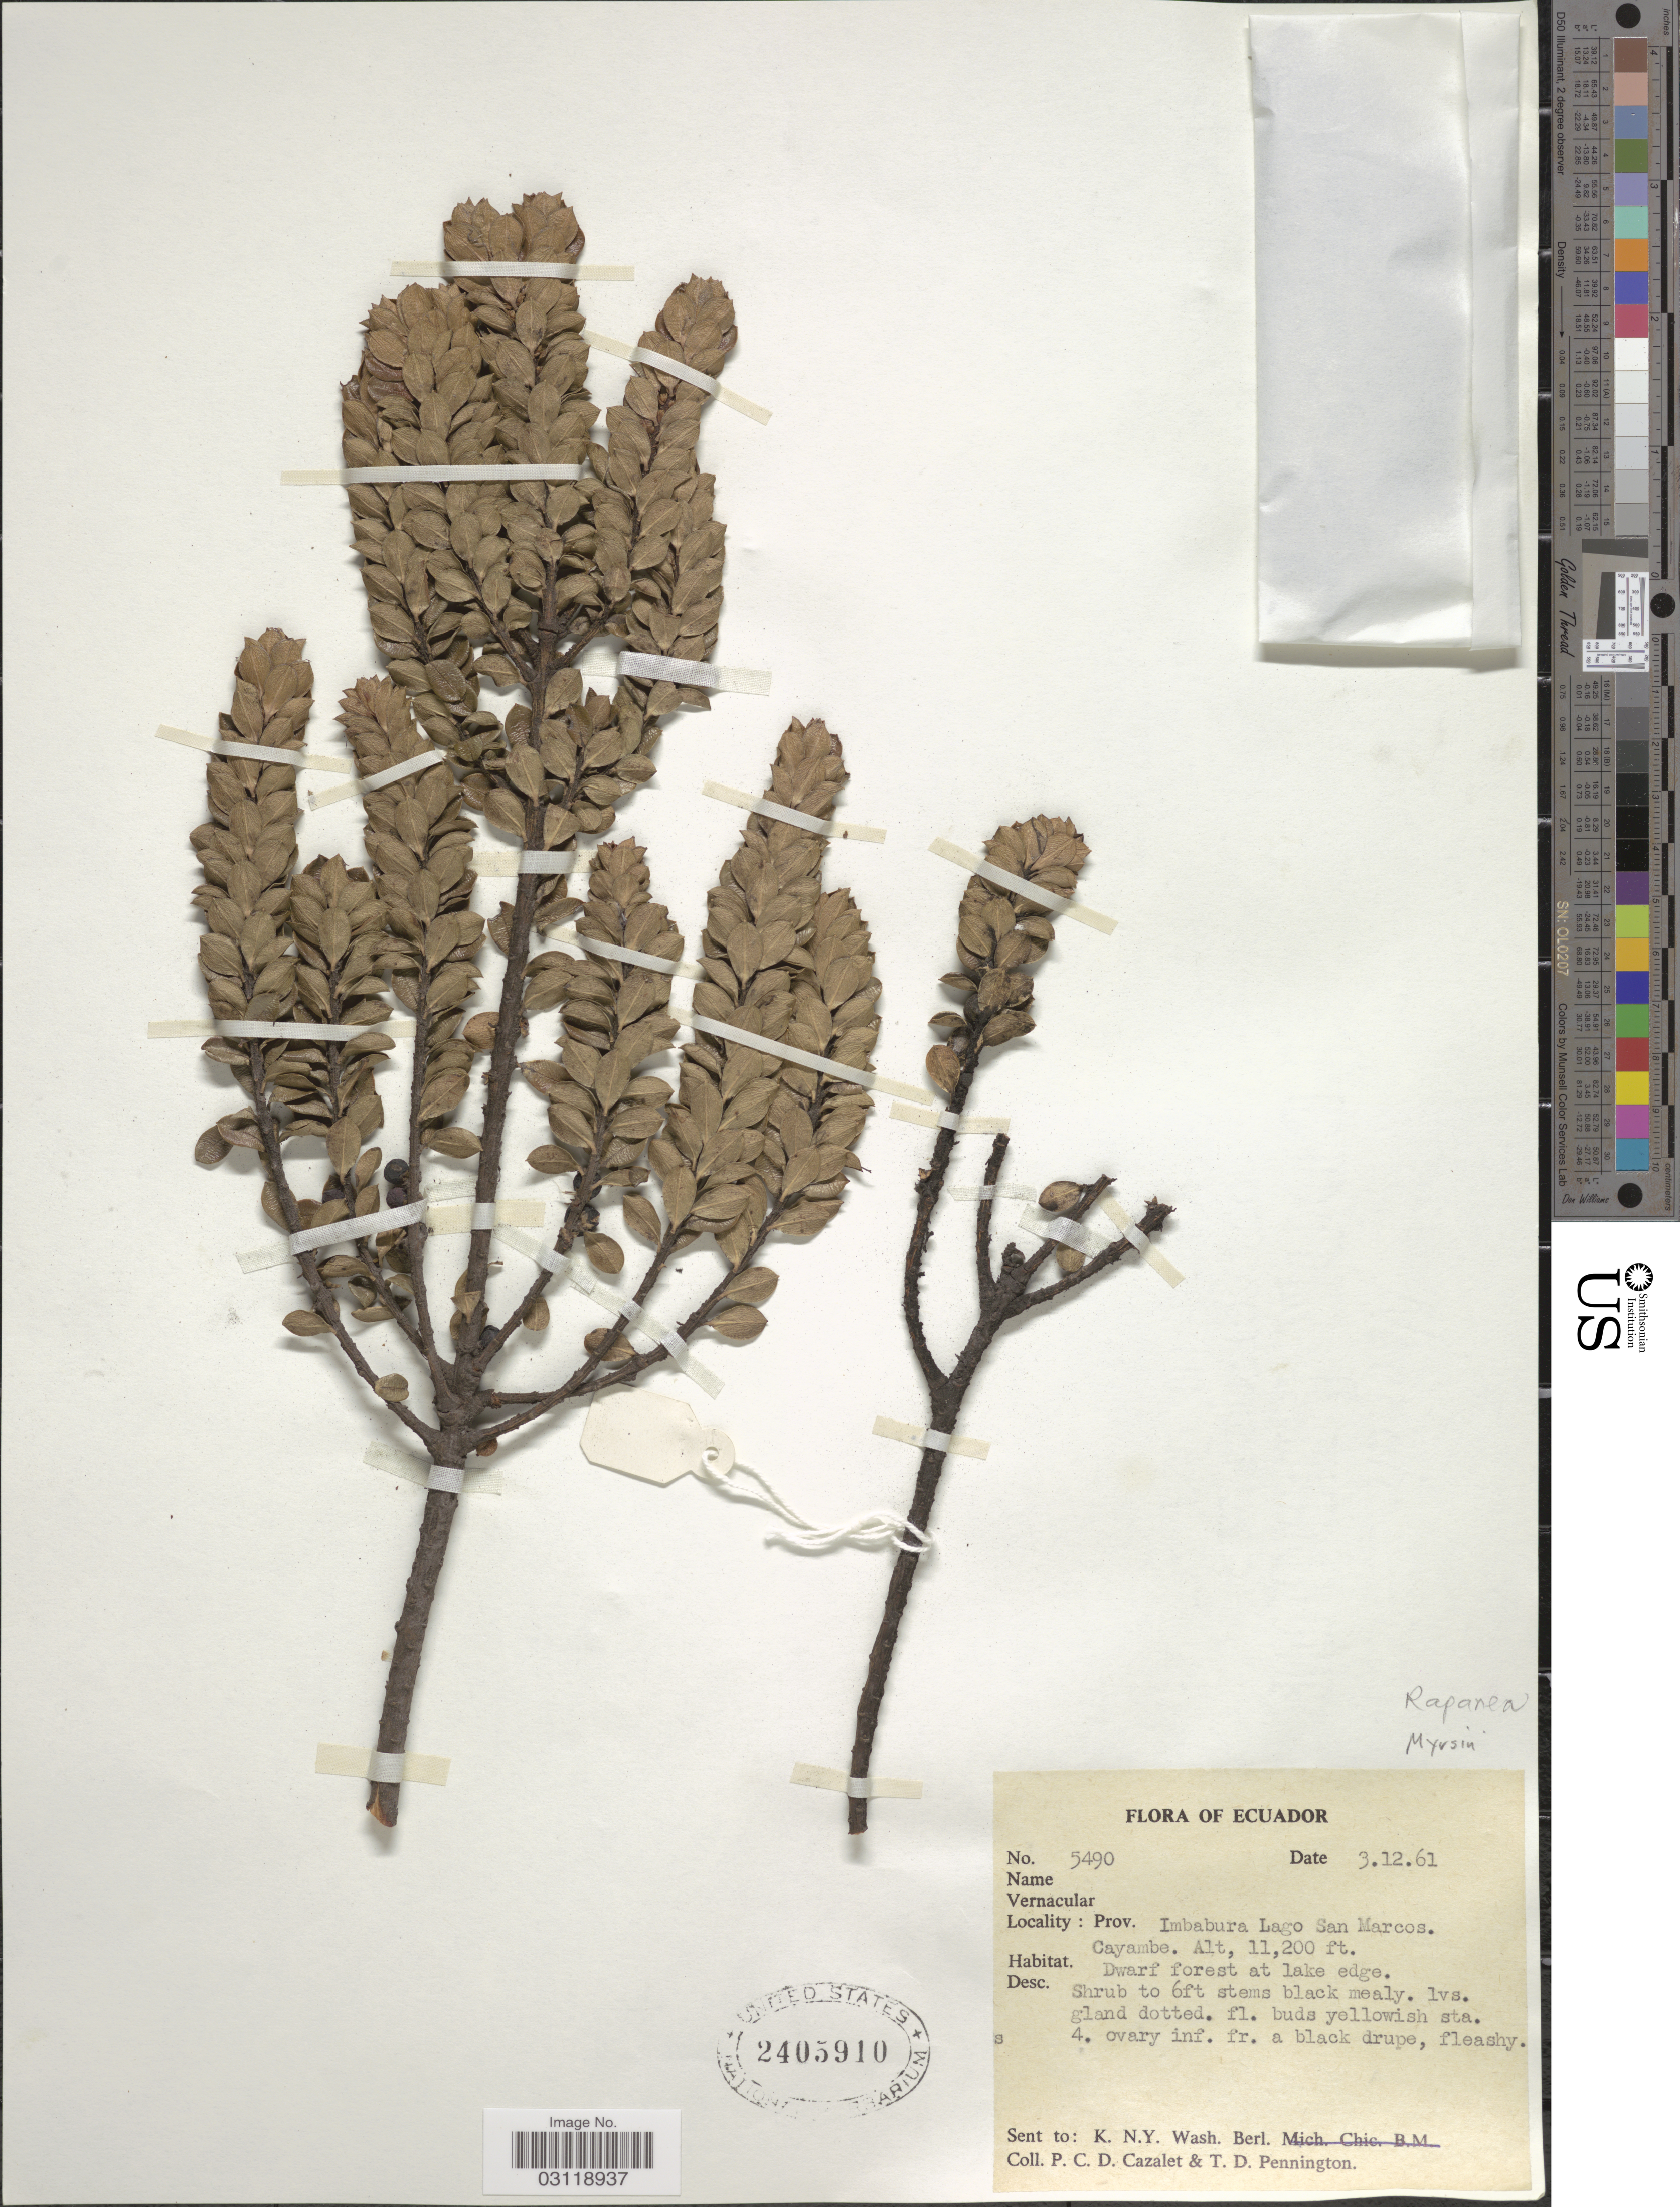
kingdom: Plantae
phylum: Tracheophyta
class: Magnoliopsida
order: Ericales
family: Primulaceae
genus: Rapanea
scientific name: Rapanea sp.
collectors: P. C. D. Cazalet & T. D. Pennington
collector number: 5490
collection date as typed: Transcribed d/m/y: 3/12/61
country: Ecuador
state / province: Imbabura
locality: Prov. Imbabura Lago San Marcos. Cayambe.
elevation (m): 3414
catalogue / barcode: US 2405910